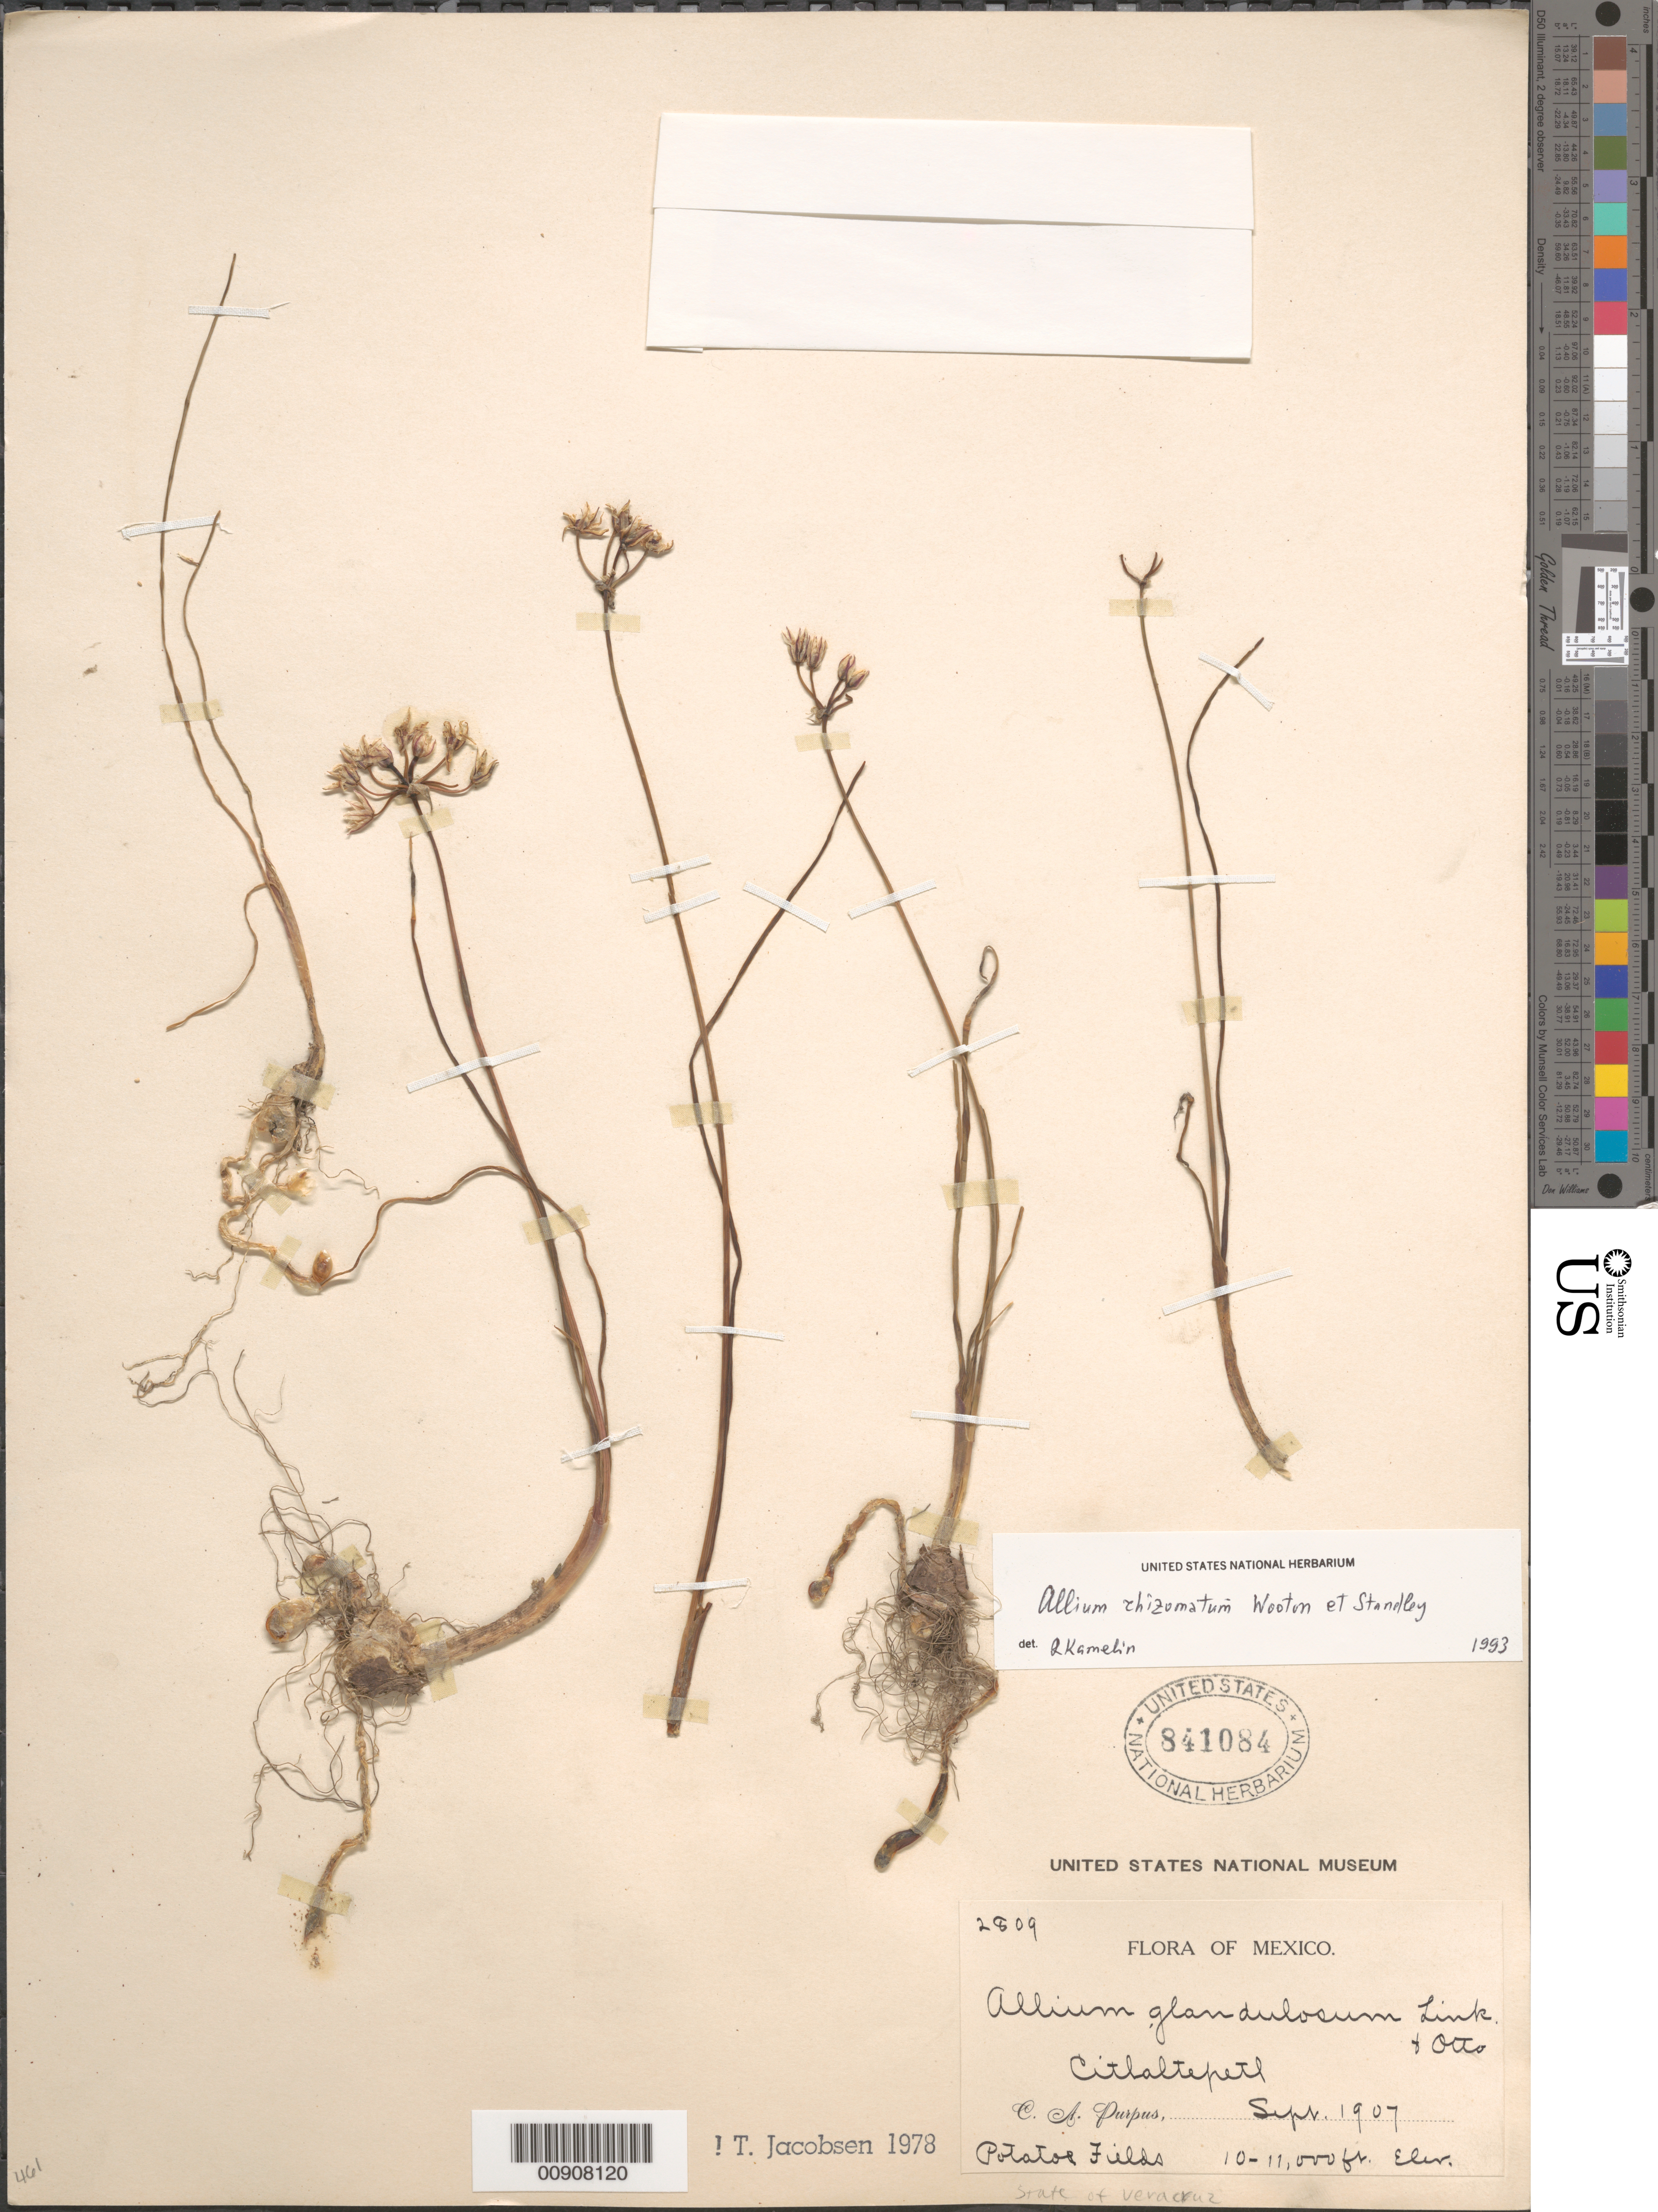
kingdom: Plantae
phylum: Tracheophyta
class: Liliopsida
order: Asparagales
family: Amaryllidaceae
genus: Allium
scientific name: Allium rhizomatum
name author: Wooton & Standl.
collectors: C. A. Purpus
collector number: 2809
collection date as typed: Sep 1907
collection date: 1907-09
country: Mexico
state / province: Veracruz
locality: Citlaltepetl.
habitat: Potatos fields.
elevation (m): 3048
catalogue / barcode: US 841084